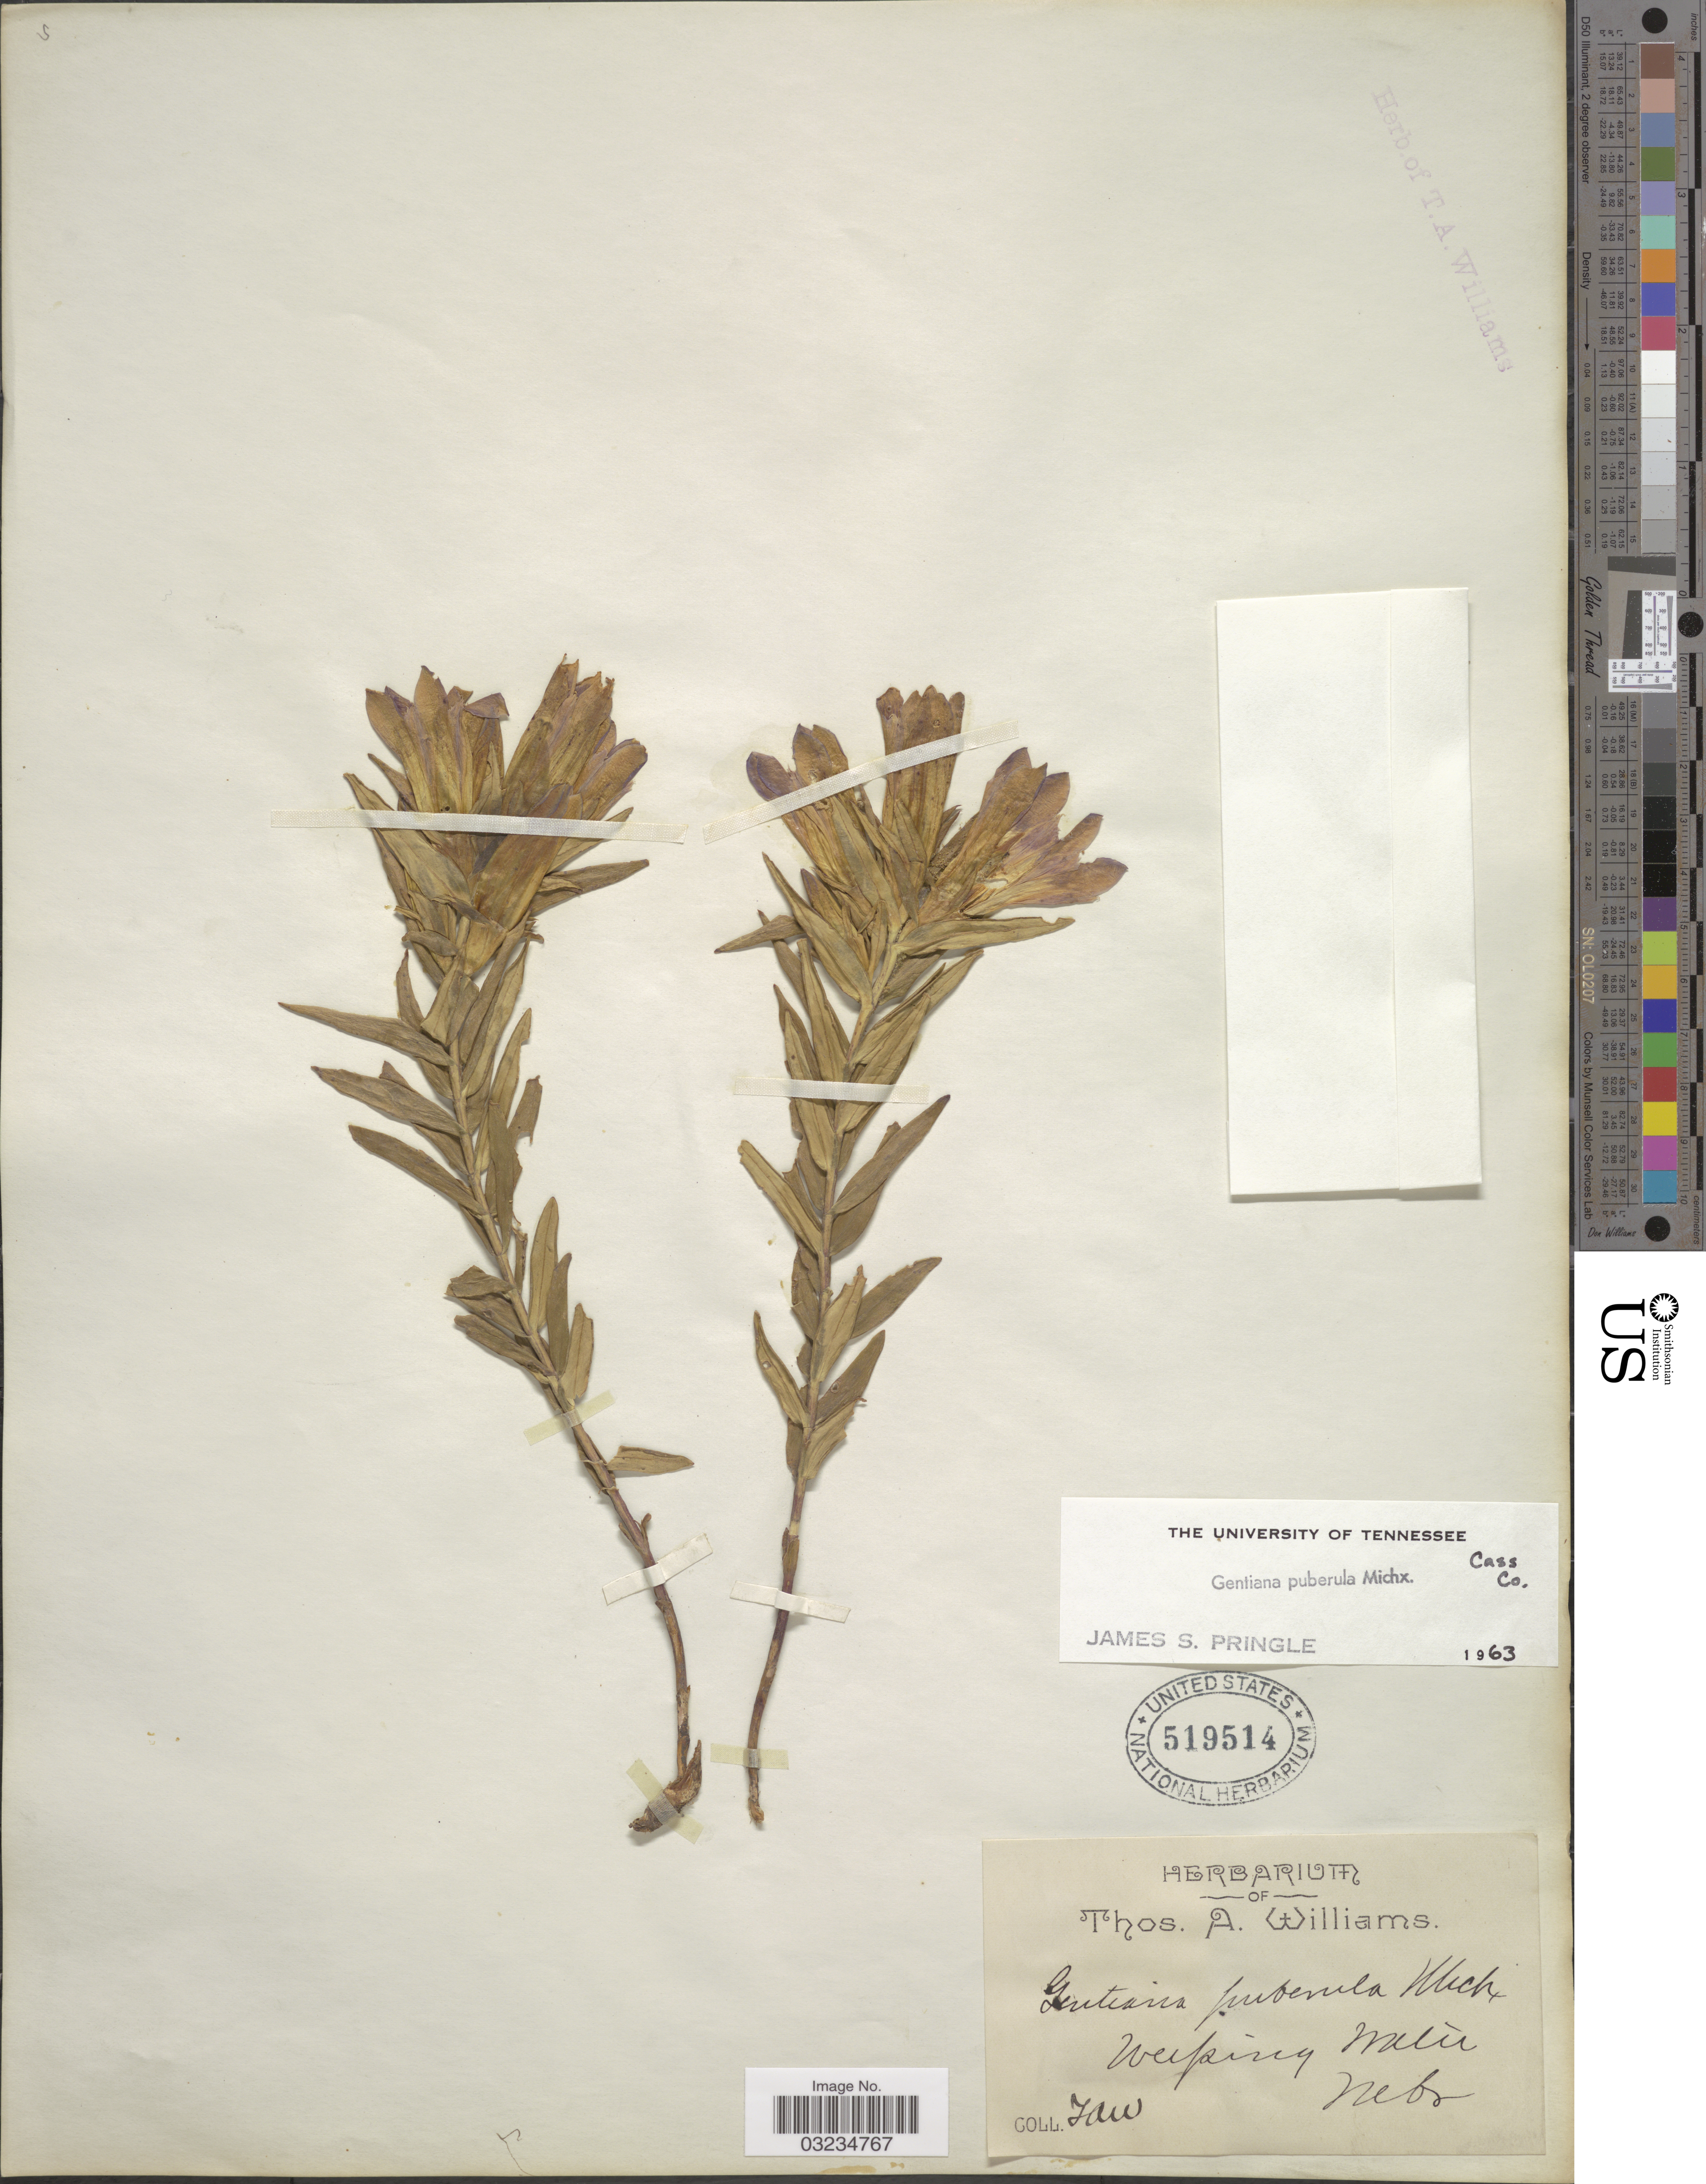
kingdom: Plantae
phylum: Tracheophyta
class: Magnoliopsida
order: Gentianales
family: Gentianaceae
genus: Gentiana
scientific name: Gentiana puberula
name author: Michx.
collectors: T. A. Williams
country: United States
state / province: Nebraska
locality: Weeping Water.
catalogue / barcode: US 519514